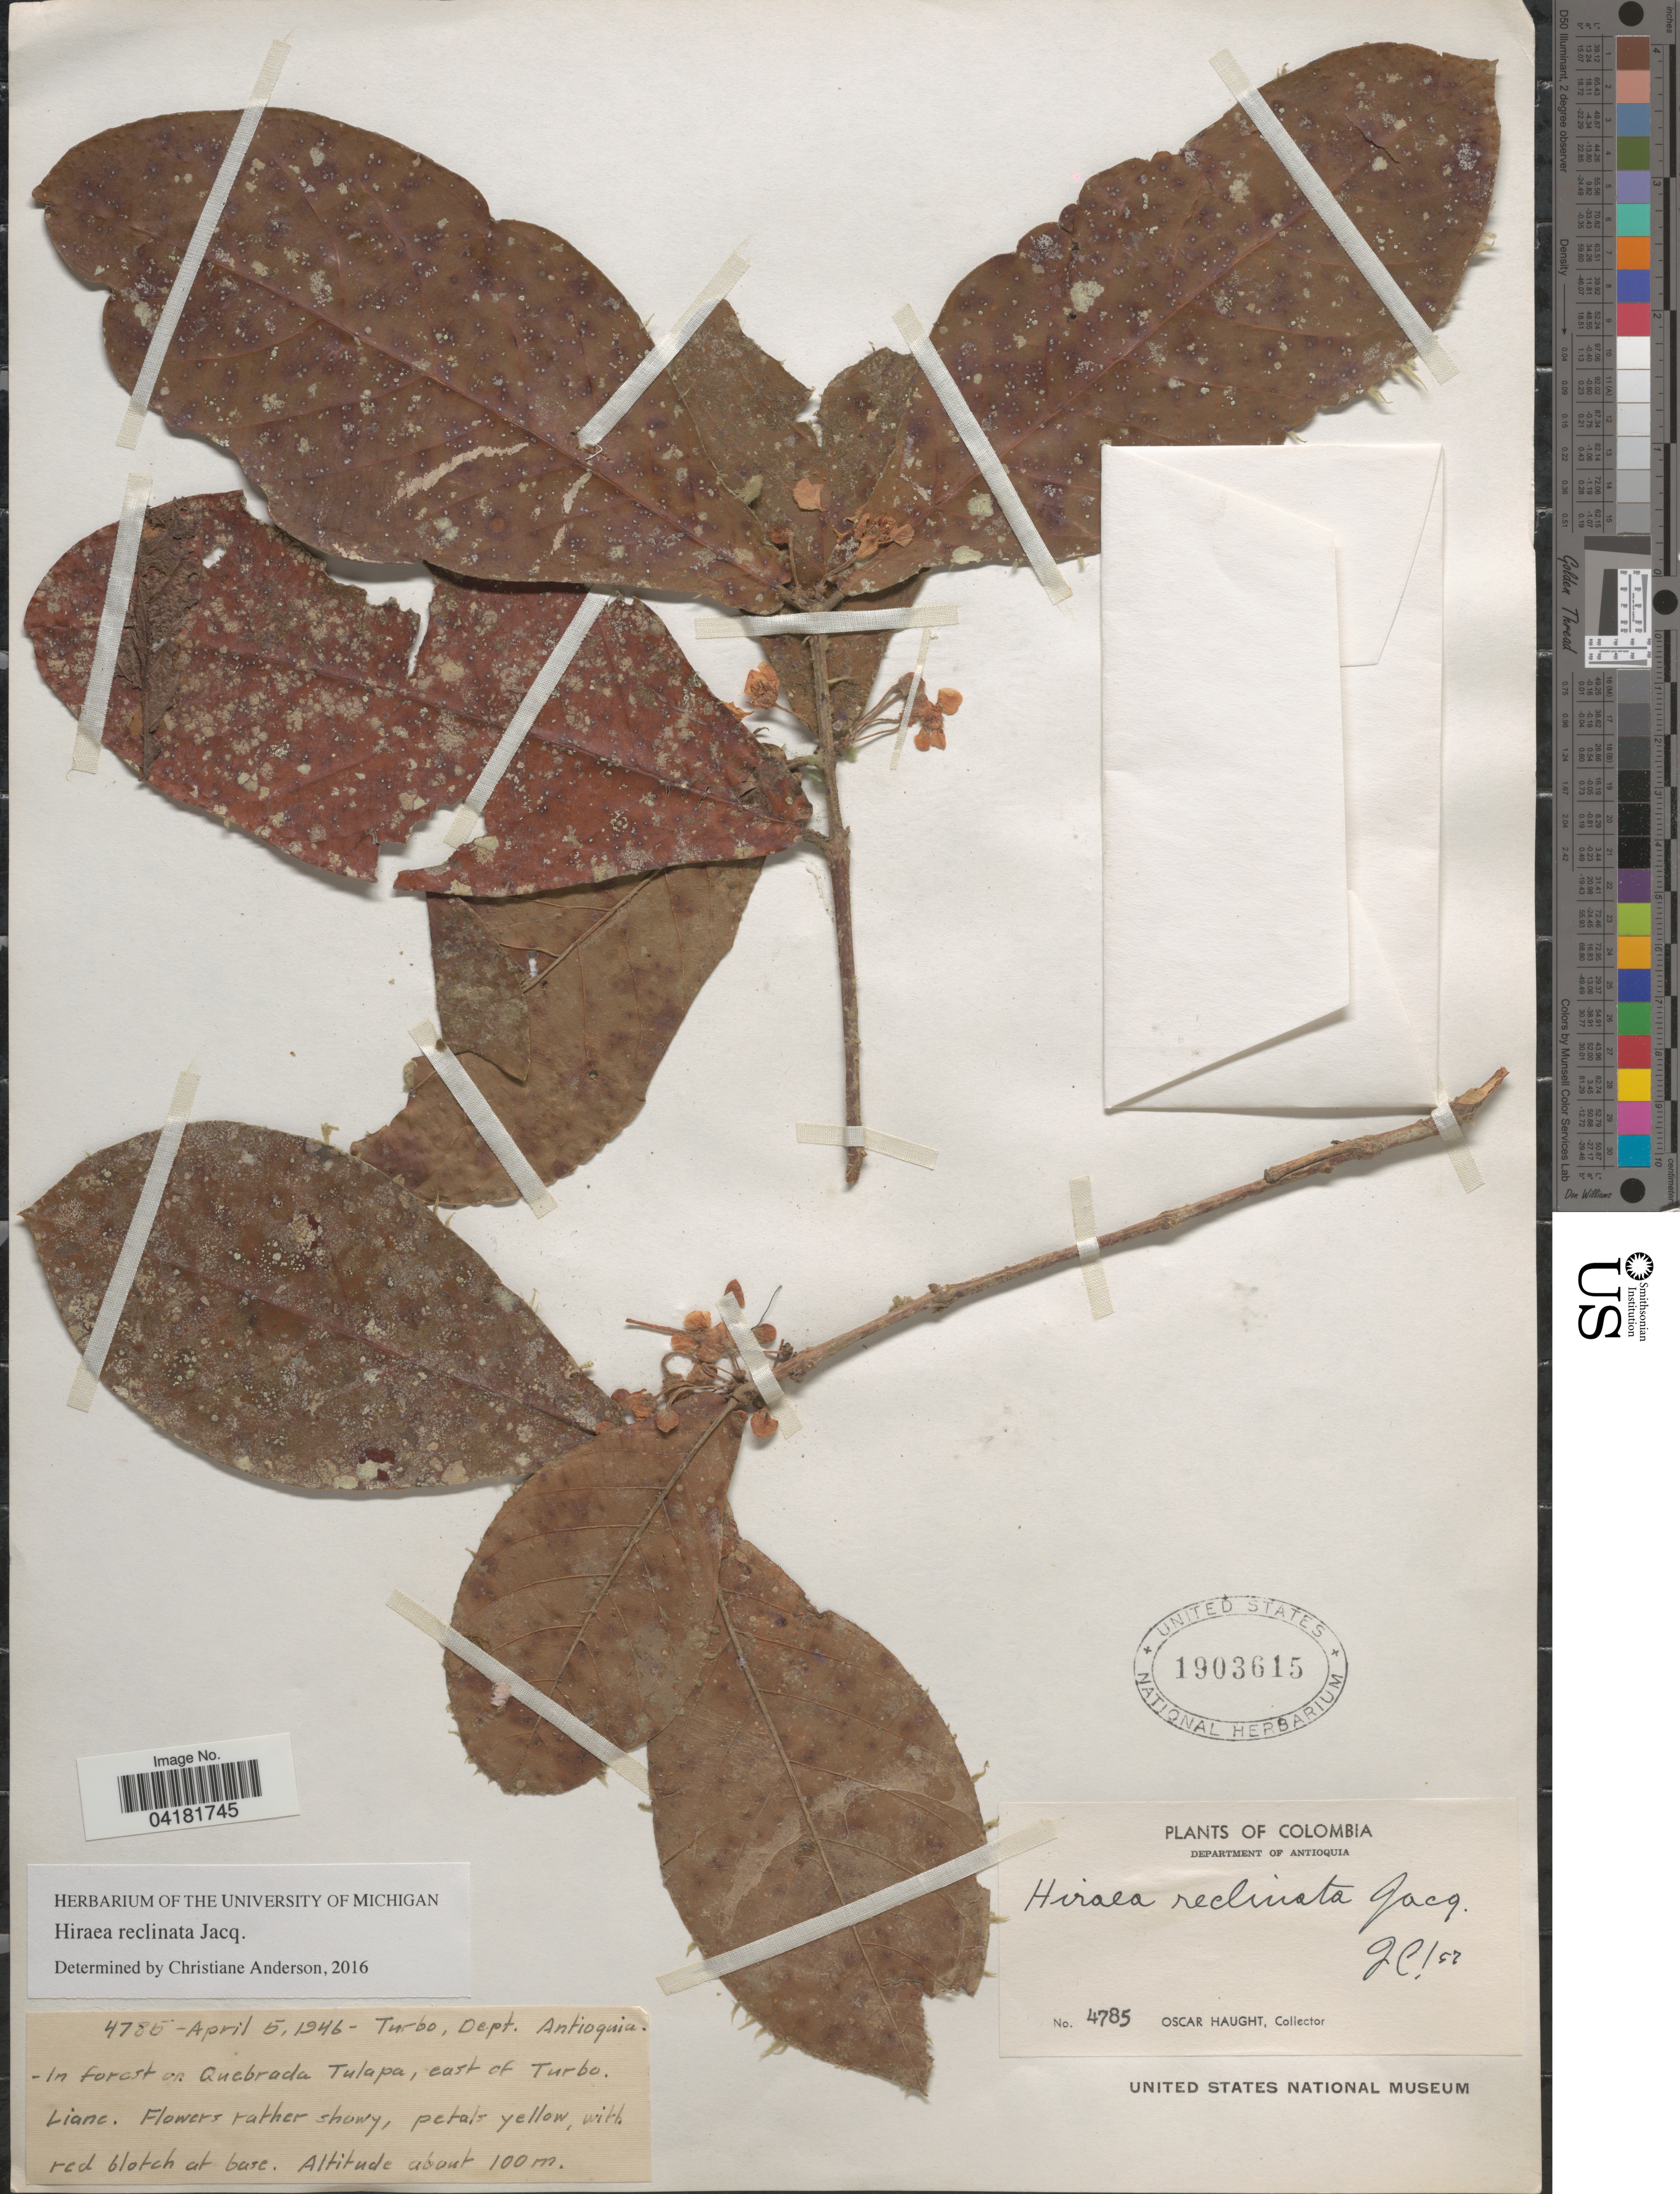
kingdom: Plantae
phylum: Tracheophyta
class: Magnoliopsida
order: Malpighiales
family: Malpighiaceae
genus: Hiraea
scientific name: Hiraea reclinata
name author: Jacq.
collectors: O. L. Haught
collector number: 4785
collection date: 1946-04-05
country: Colombia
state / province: Antioquia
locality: Department of Antioquia. In forest on Quebrada Tulapa, east of Turbo.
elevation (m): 100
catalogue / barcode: US 1903615